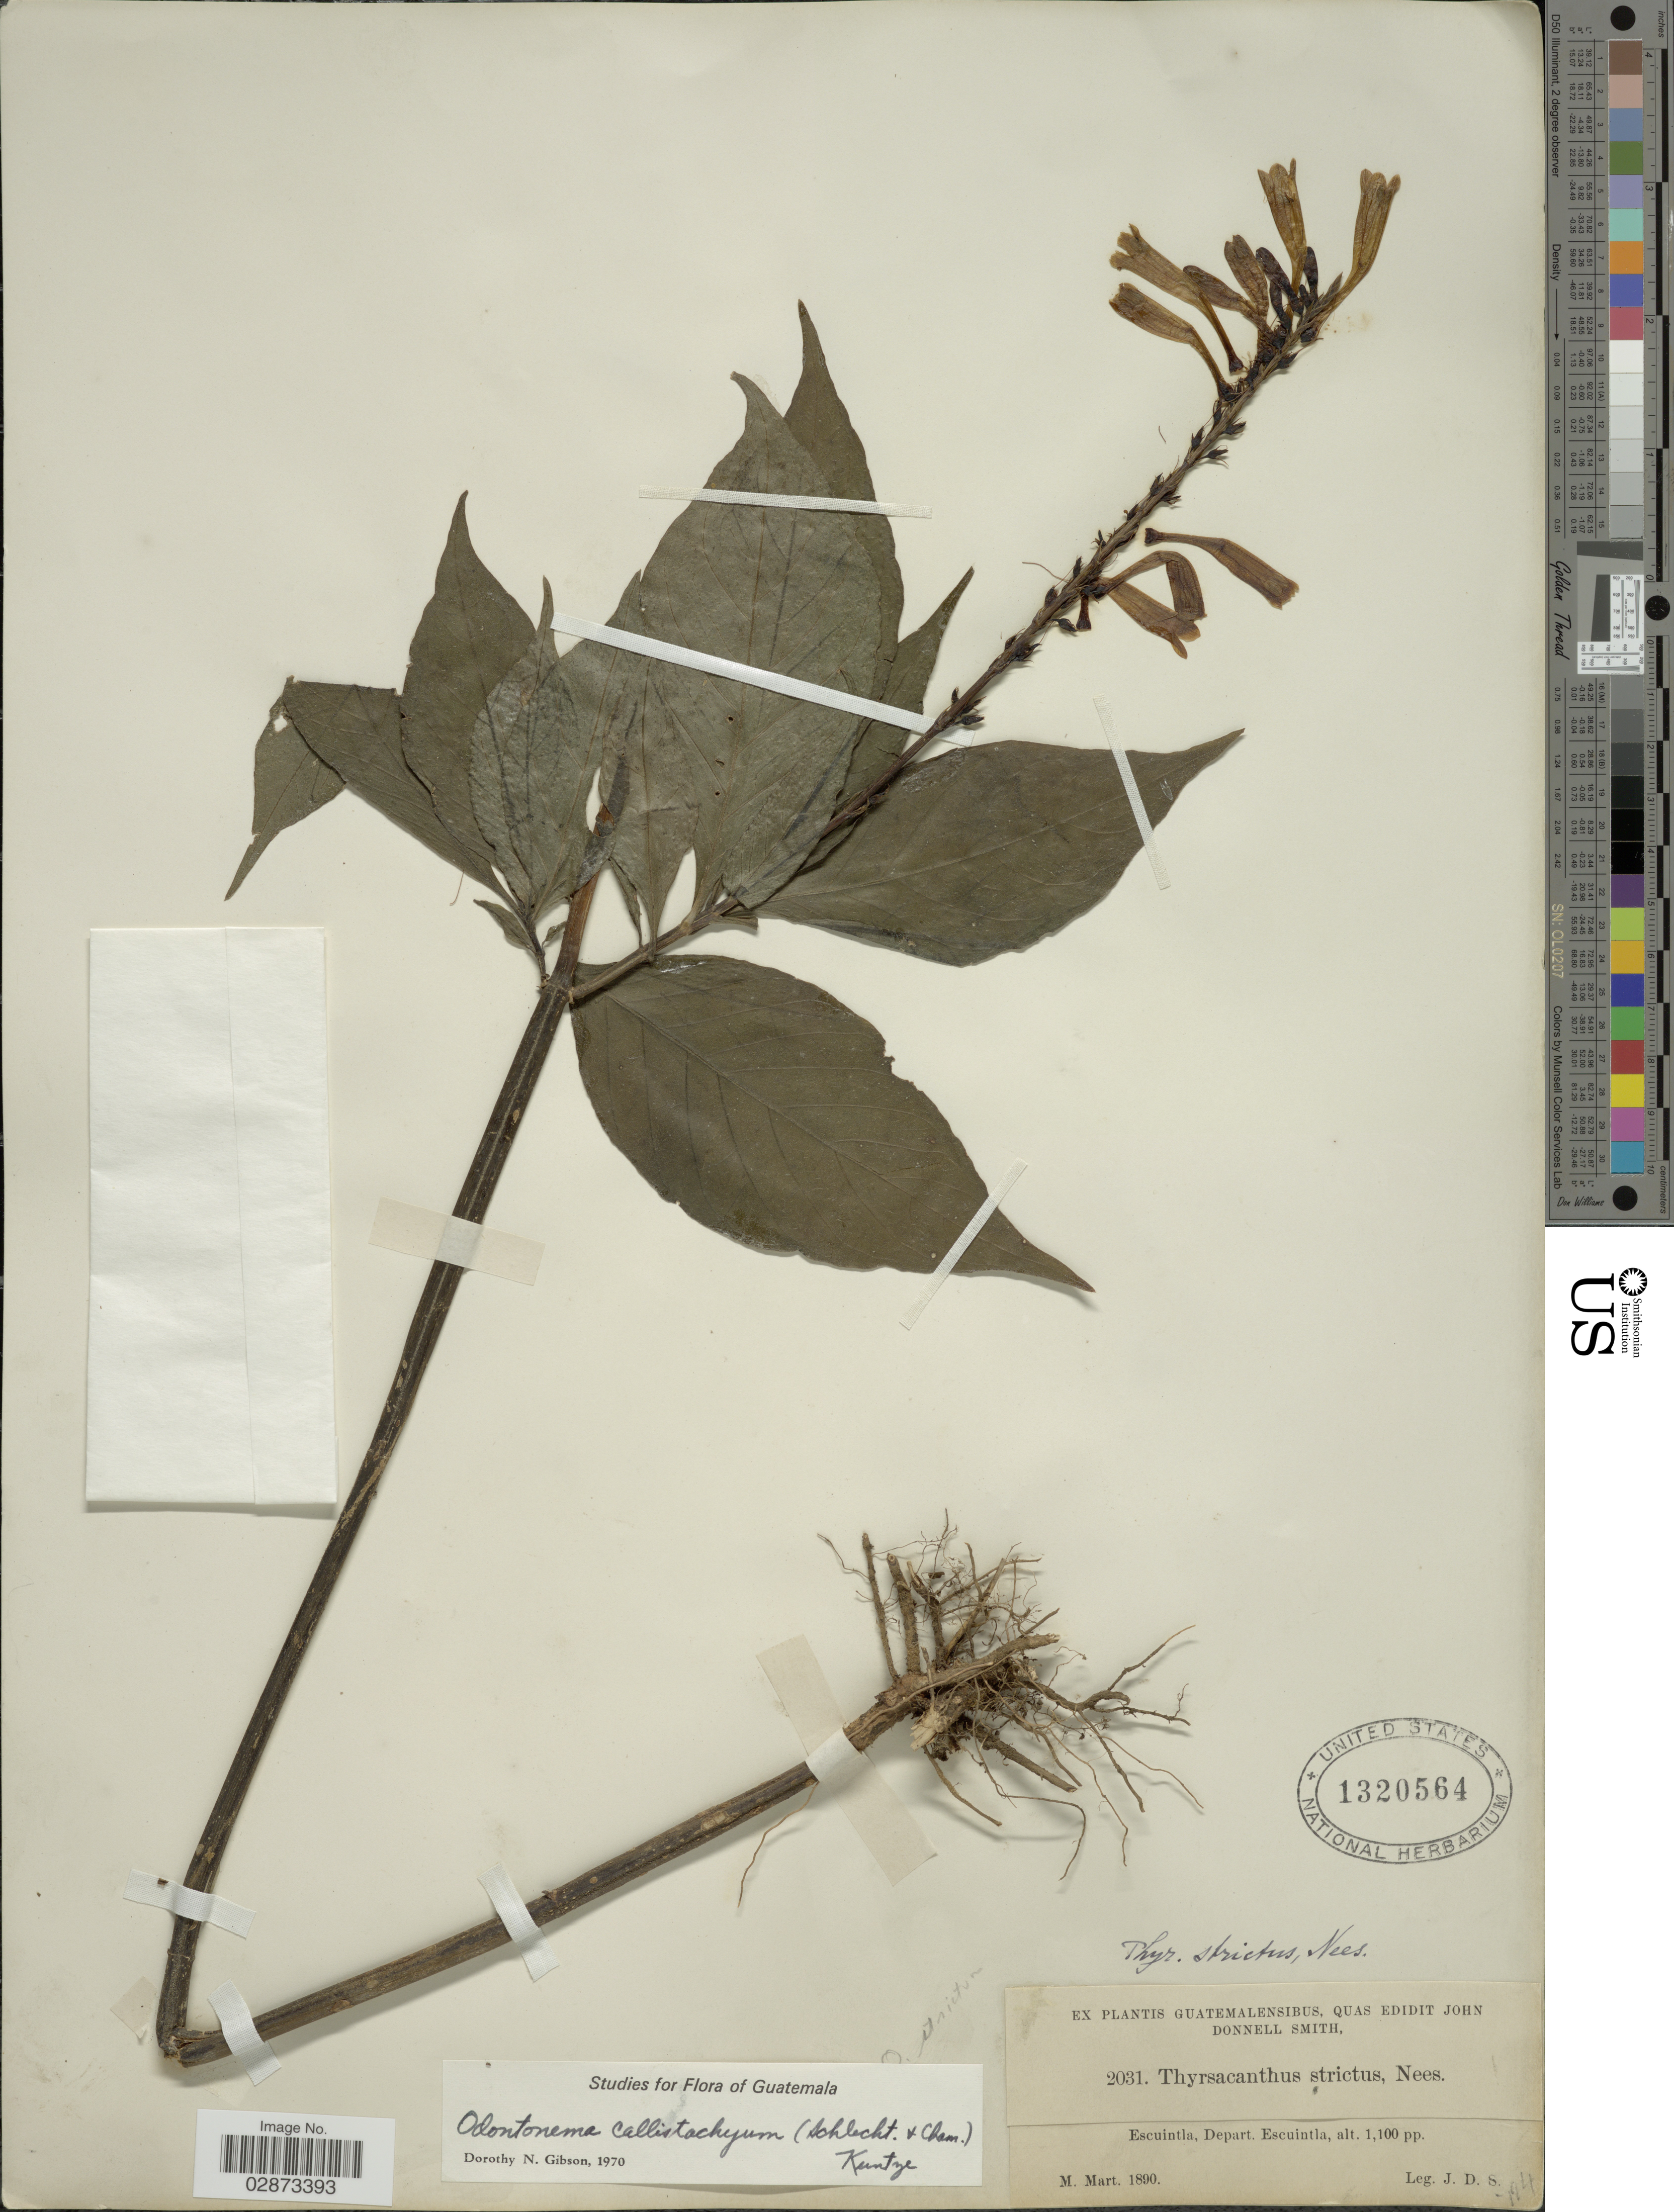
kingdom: Plantae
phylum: Tracheophyta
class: Magnoliopsida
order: Lamiales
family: Acanthaceae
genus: Odontonema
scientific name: Odontonema callistachyum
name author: (Schltdl. & Cham.) Kuntze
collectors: J. Donnell Smith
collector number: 2031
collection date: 1890-03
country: Guatemala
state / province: Escuintla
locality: Escuintla, Depart. Escuintla.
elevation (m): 335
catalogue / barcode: US 1320564